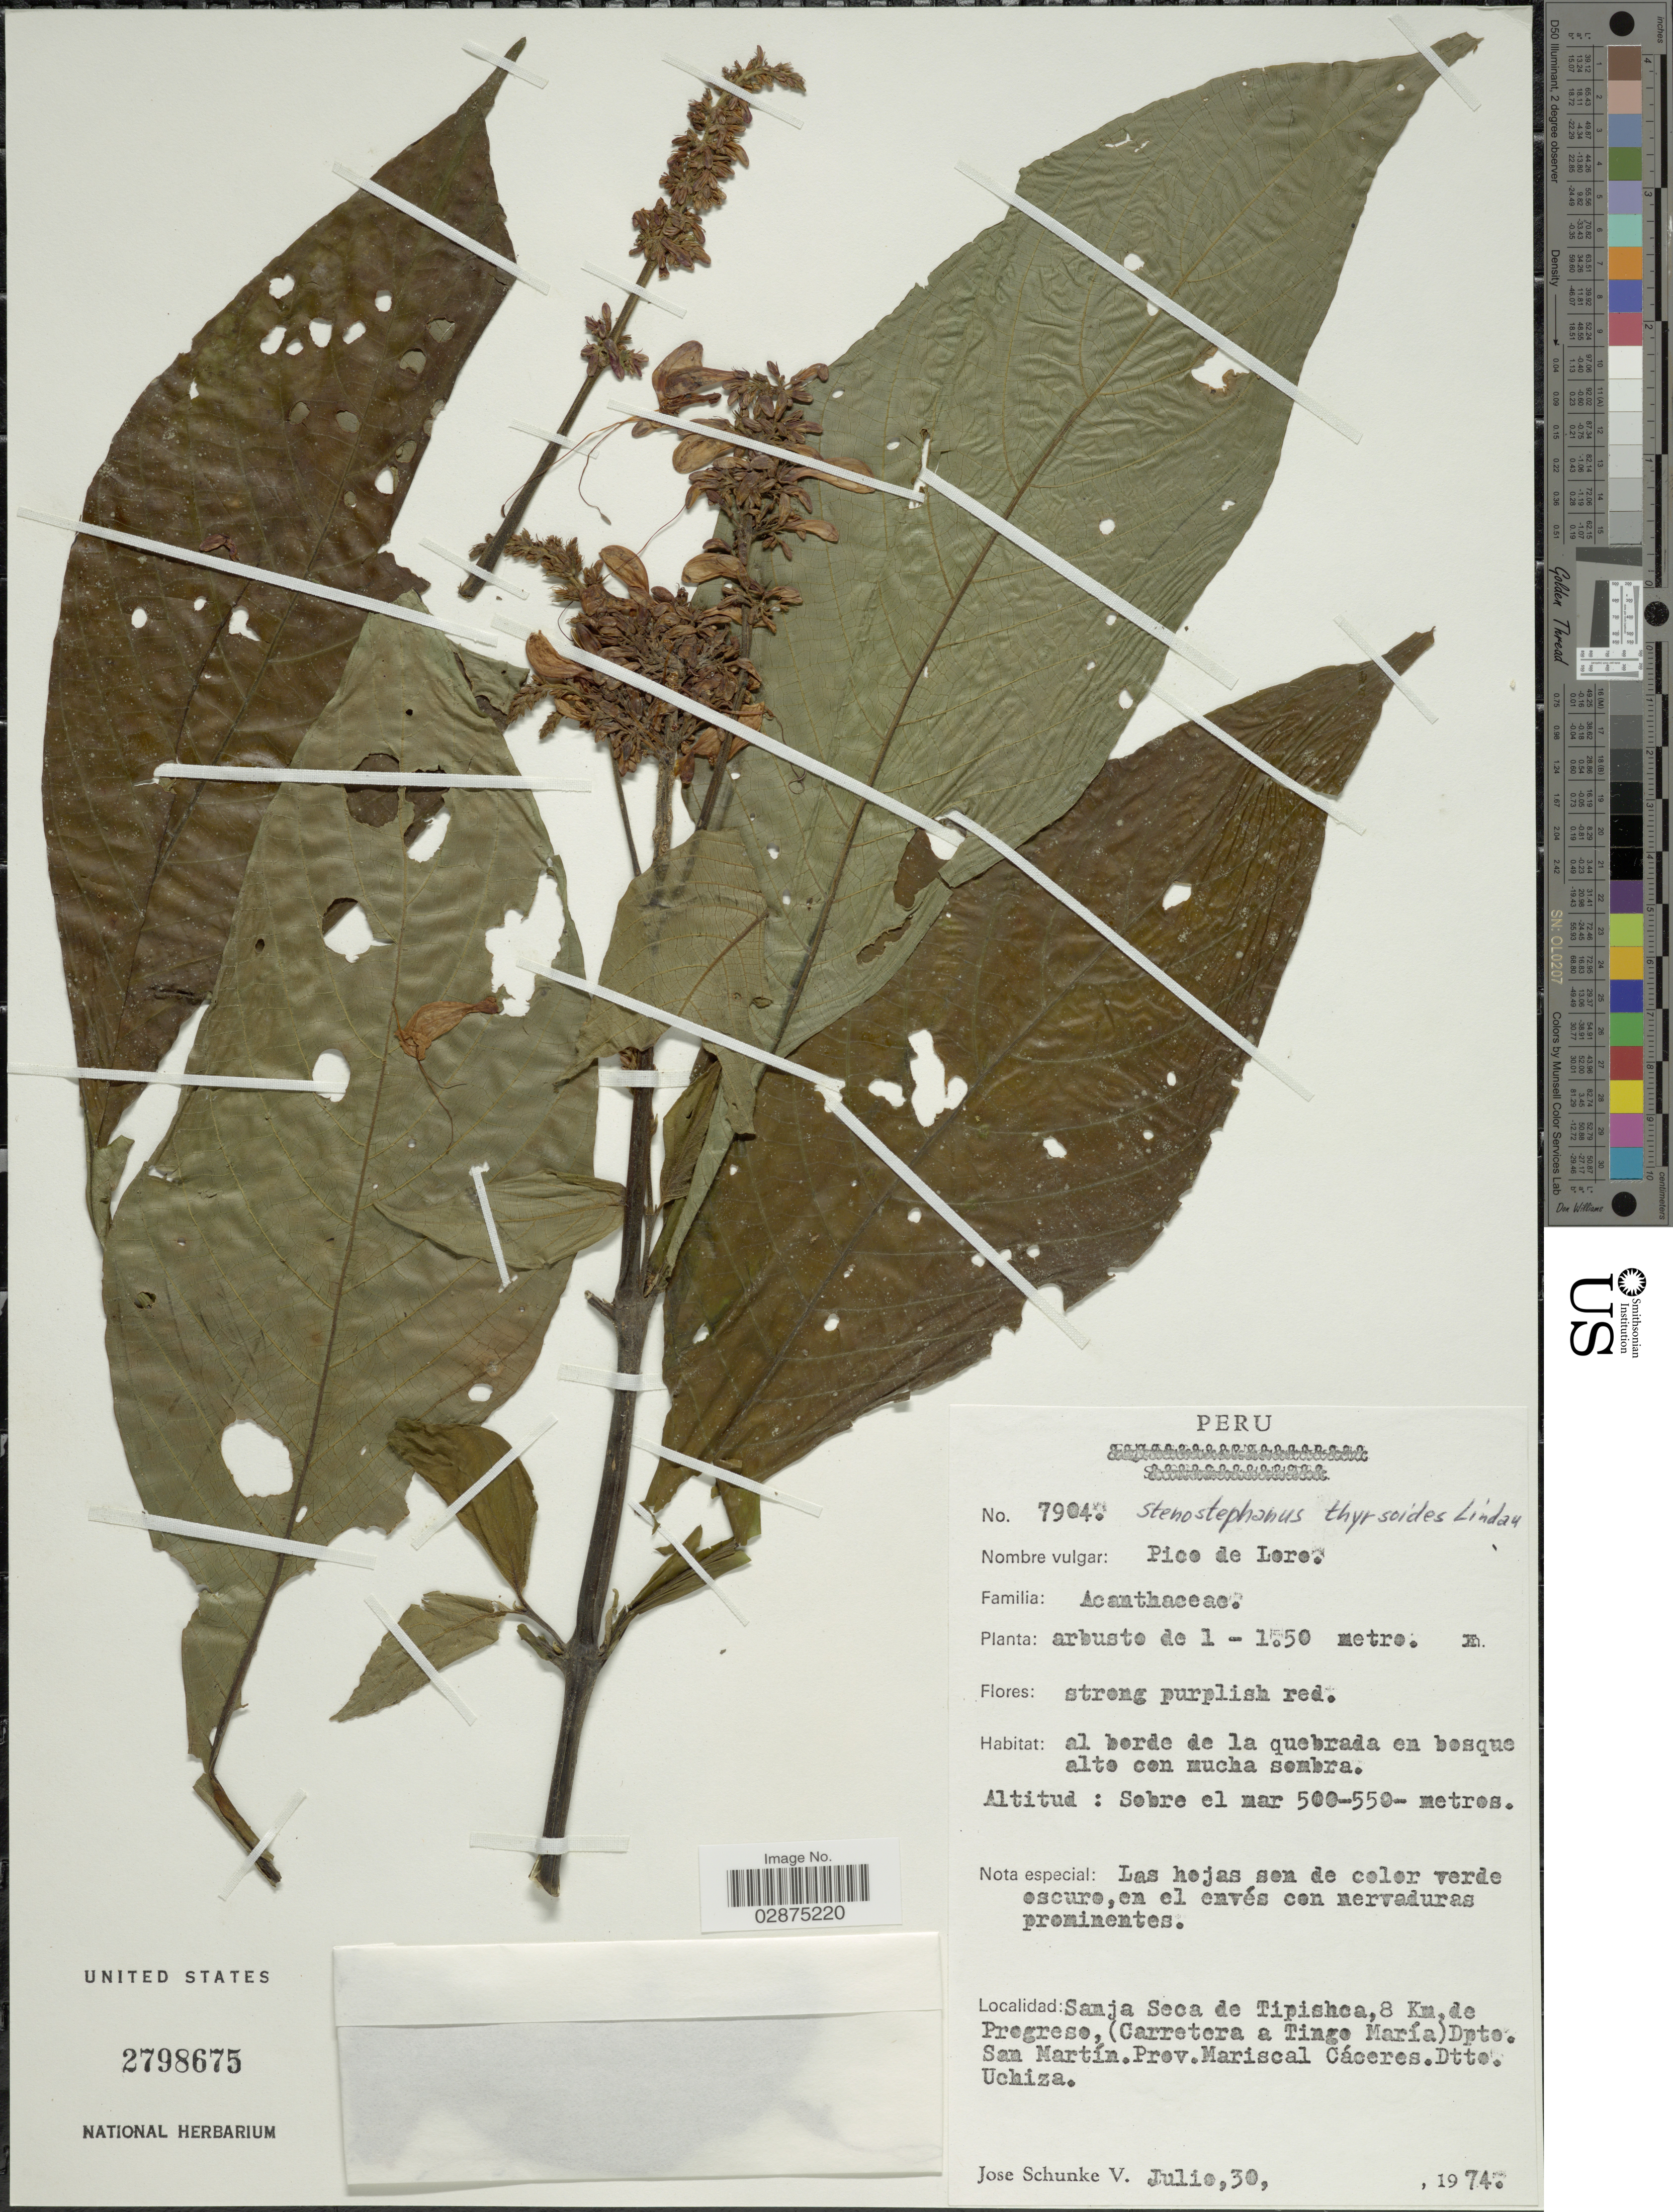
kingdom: Plantae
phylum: Tracheophyta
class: Magnoliopsida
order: Lamiales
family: Acanthaceae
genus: Stenostephanus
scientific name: Stenostephanus longistaminus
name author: (Ruiz & Pav.) V.M. Baum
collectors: J. Schunke Vigo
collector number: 7904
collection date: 1974-07-30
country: Peru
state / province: San Martín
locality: Sanja Seca de Tipishca, 8 Km, de Progreso, (Carretera a Tingo María) Dpto. San Martín. Prov. Mariscal Cáceres. Dtto. Uchiza.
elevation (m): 500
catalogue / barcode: US 2798675